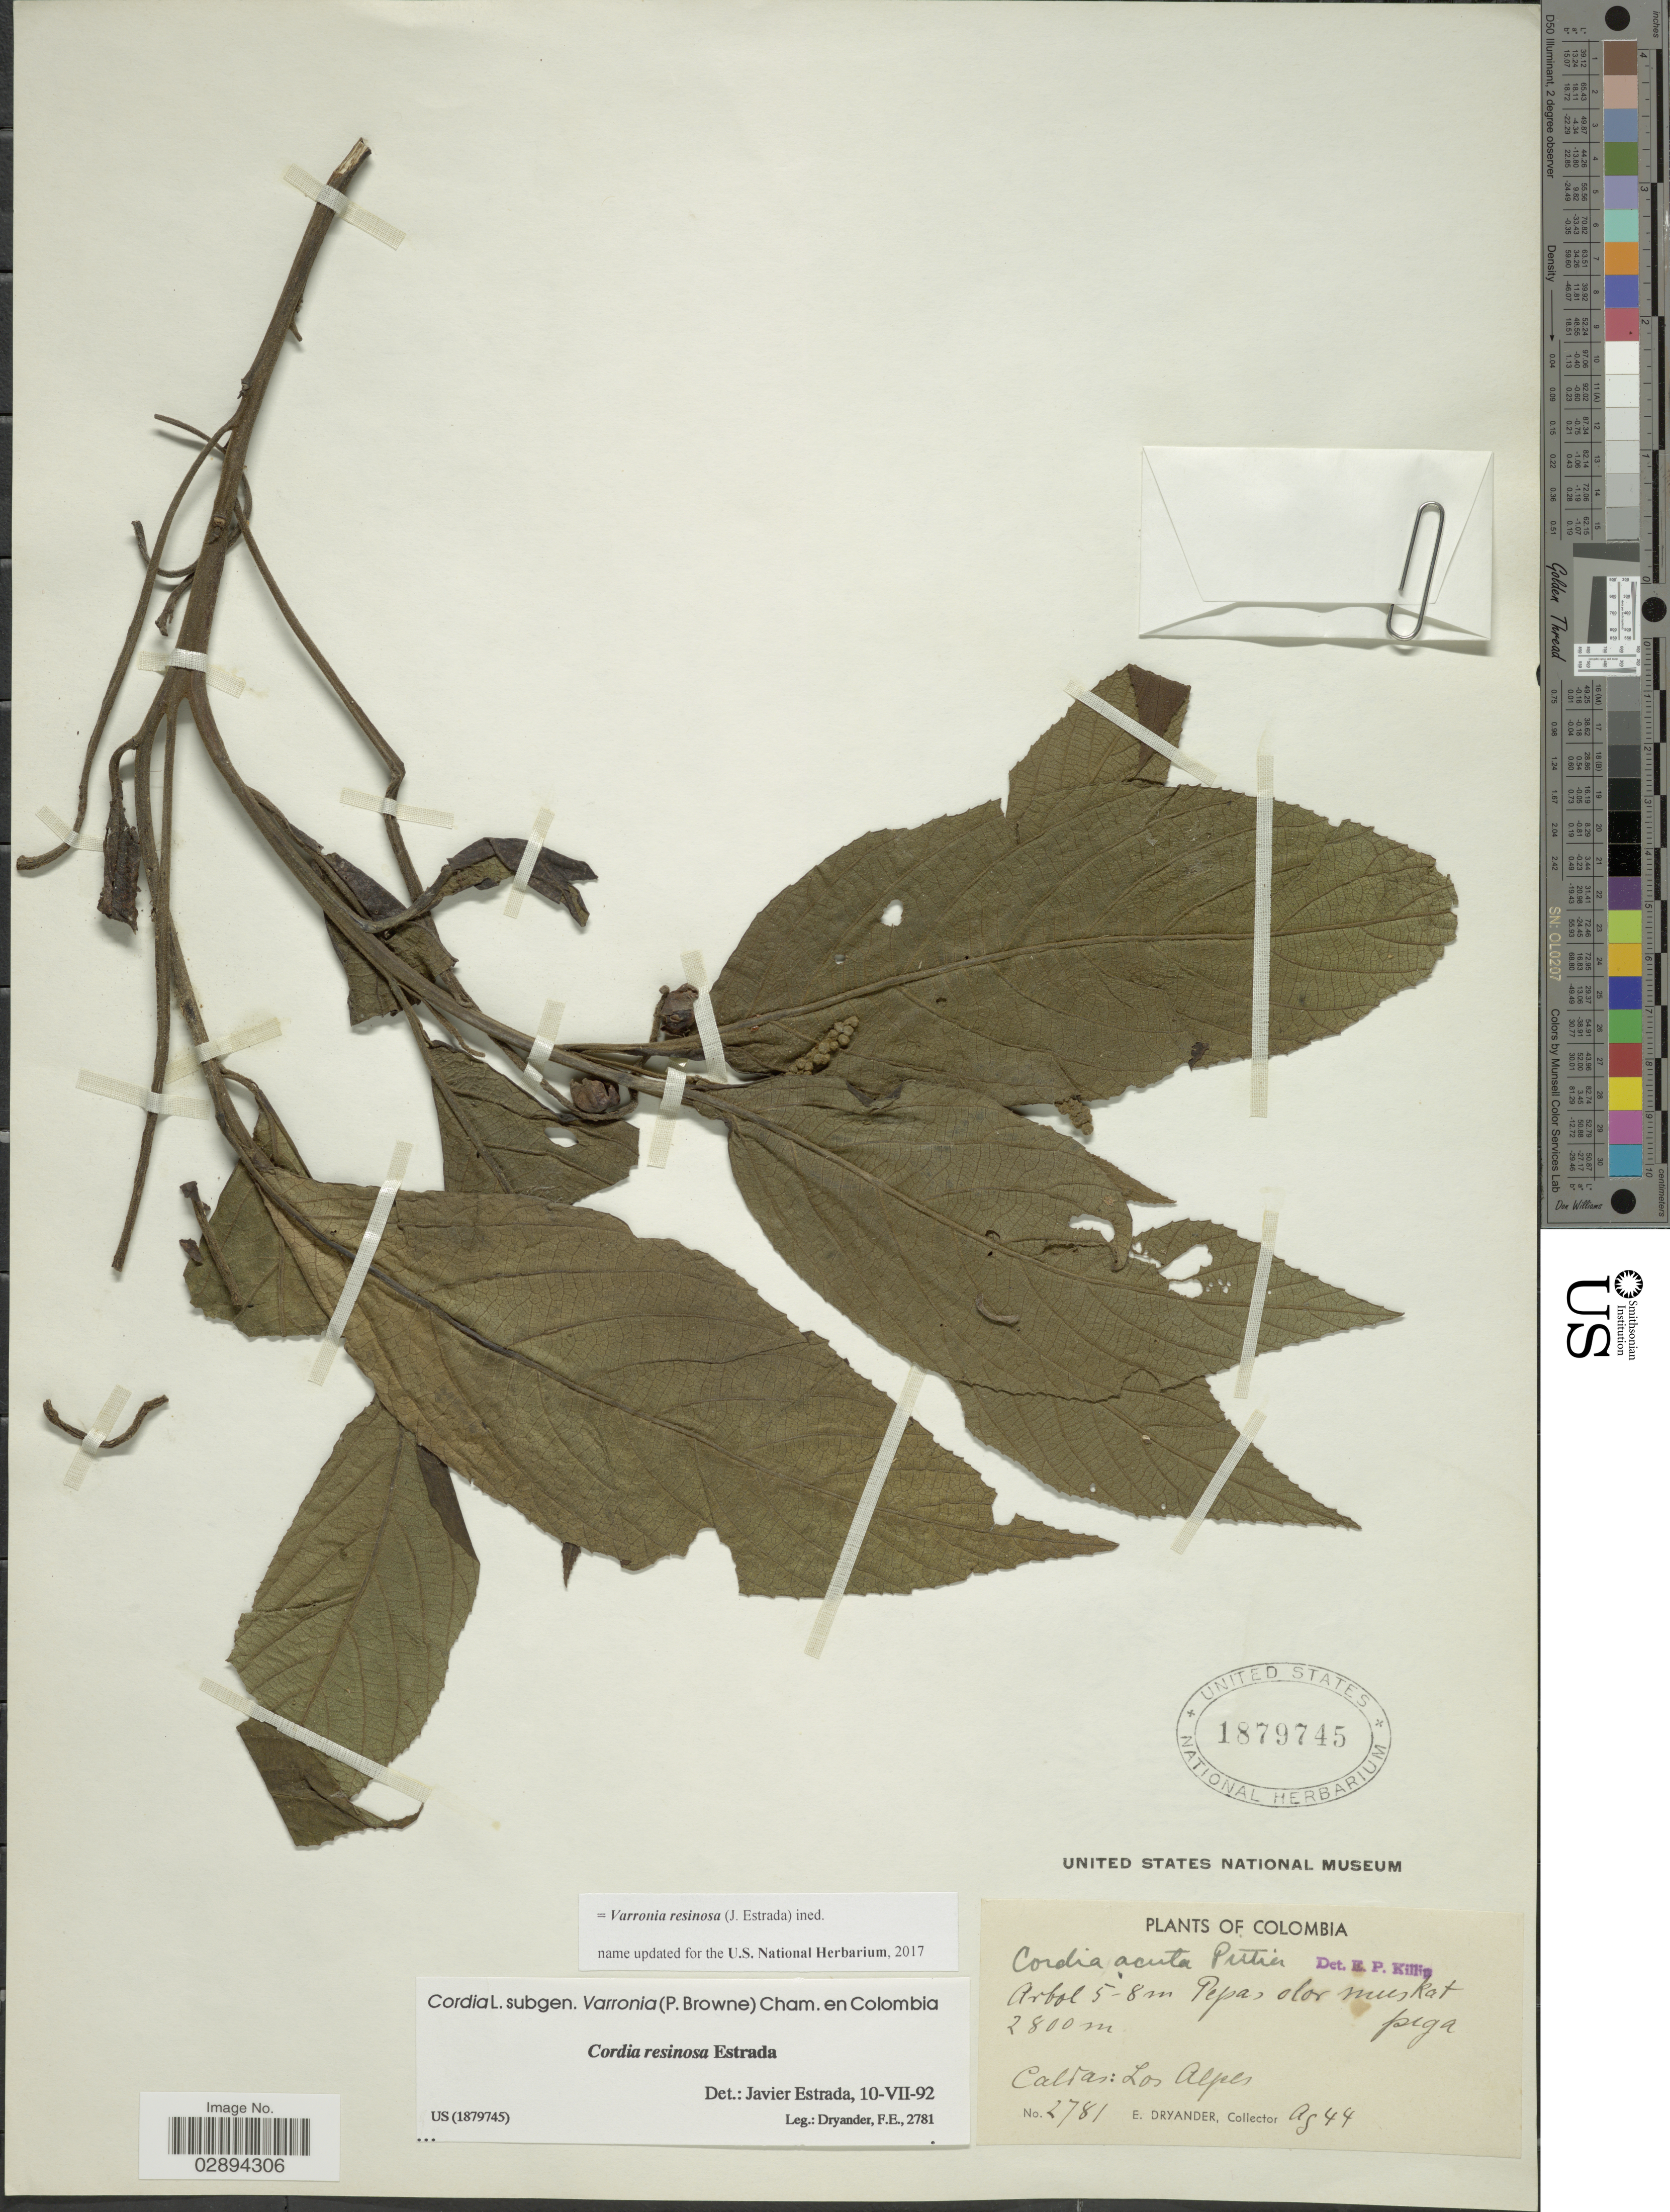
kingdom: Plantae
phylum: Tracheophyta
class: Magnoliopsida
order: Boraginales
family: Cordiaceae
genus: Varronia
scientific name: Varronia resinosa (J. Estrada) comb. nov. ined.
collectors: E. Dryander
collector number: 2781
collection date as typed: Transcribed d/m/y: /8/44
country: Colombia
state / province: Caldas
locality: Los Alpes.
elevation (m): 2800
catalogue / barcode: US 1879745